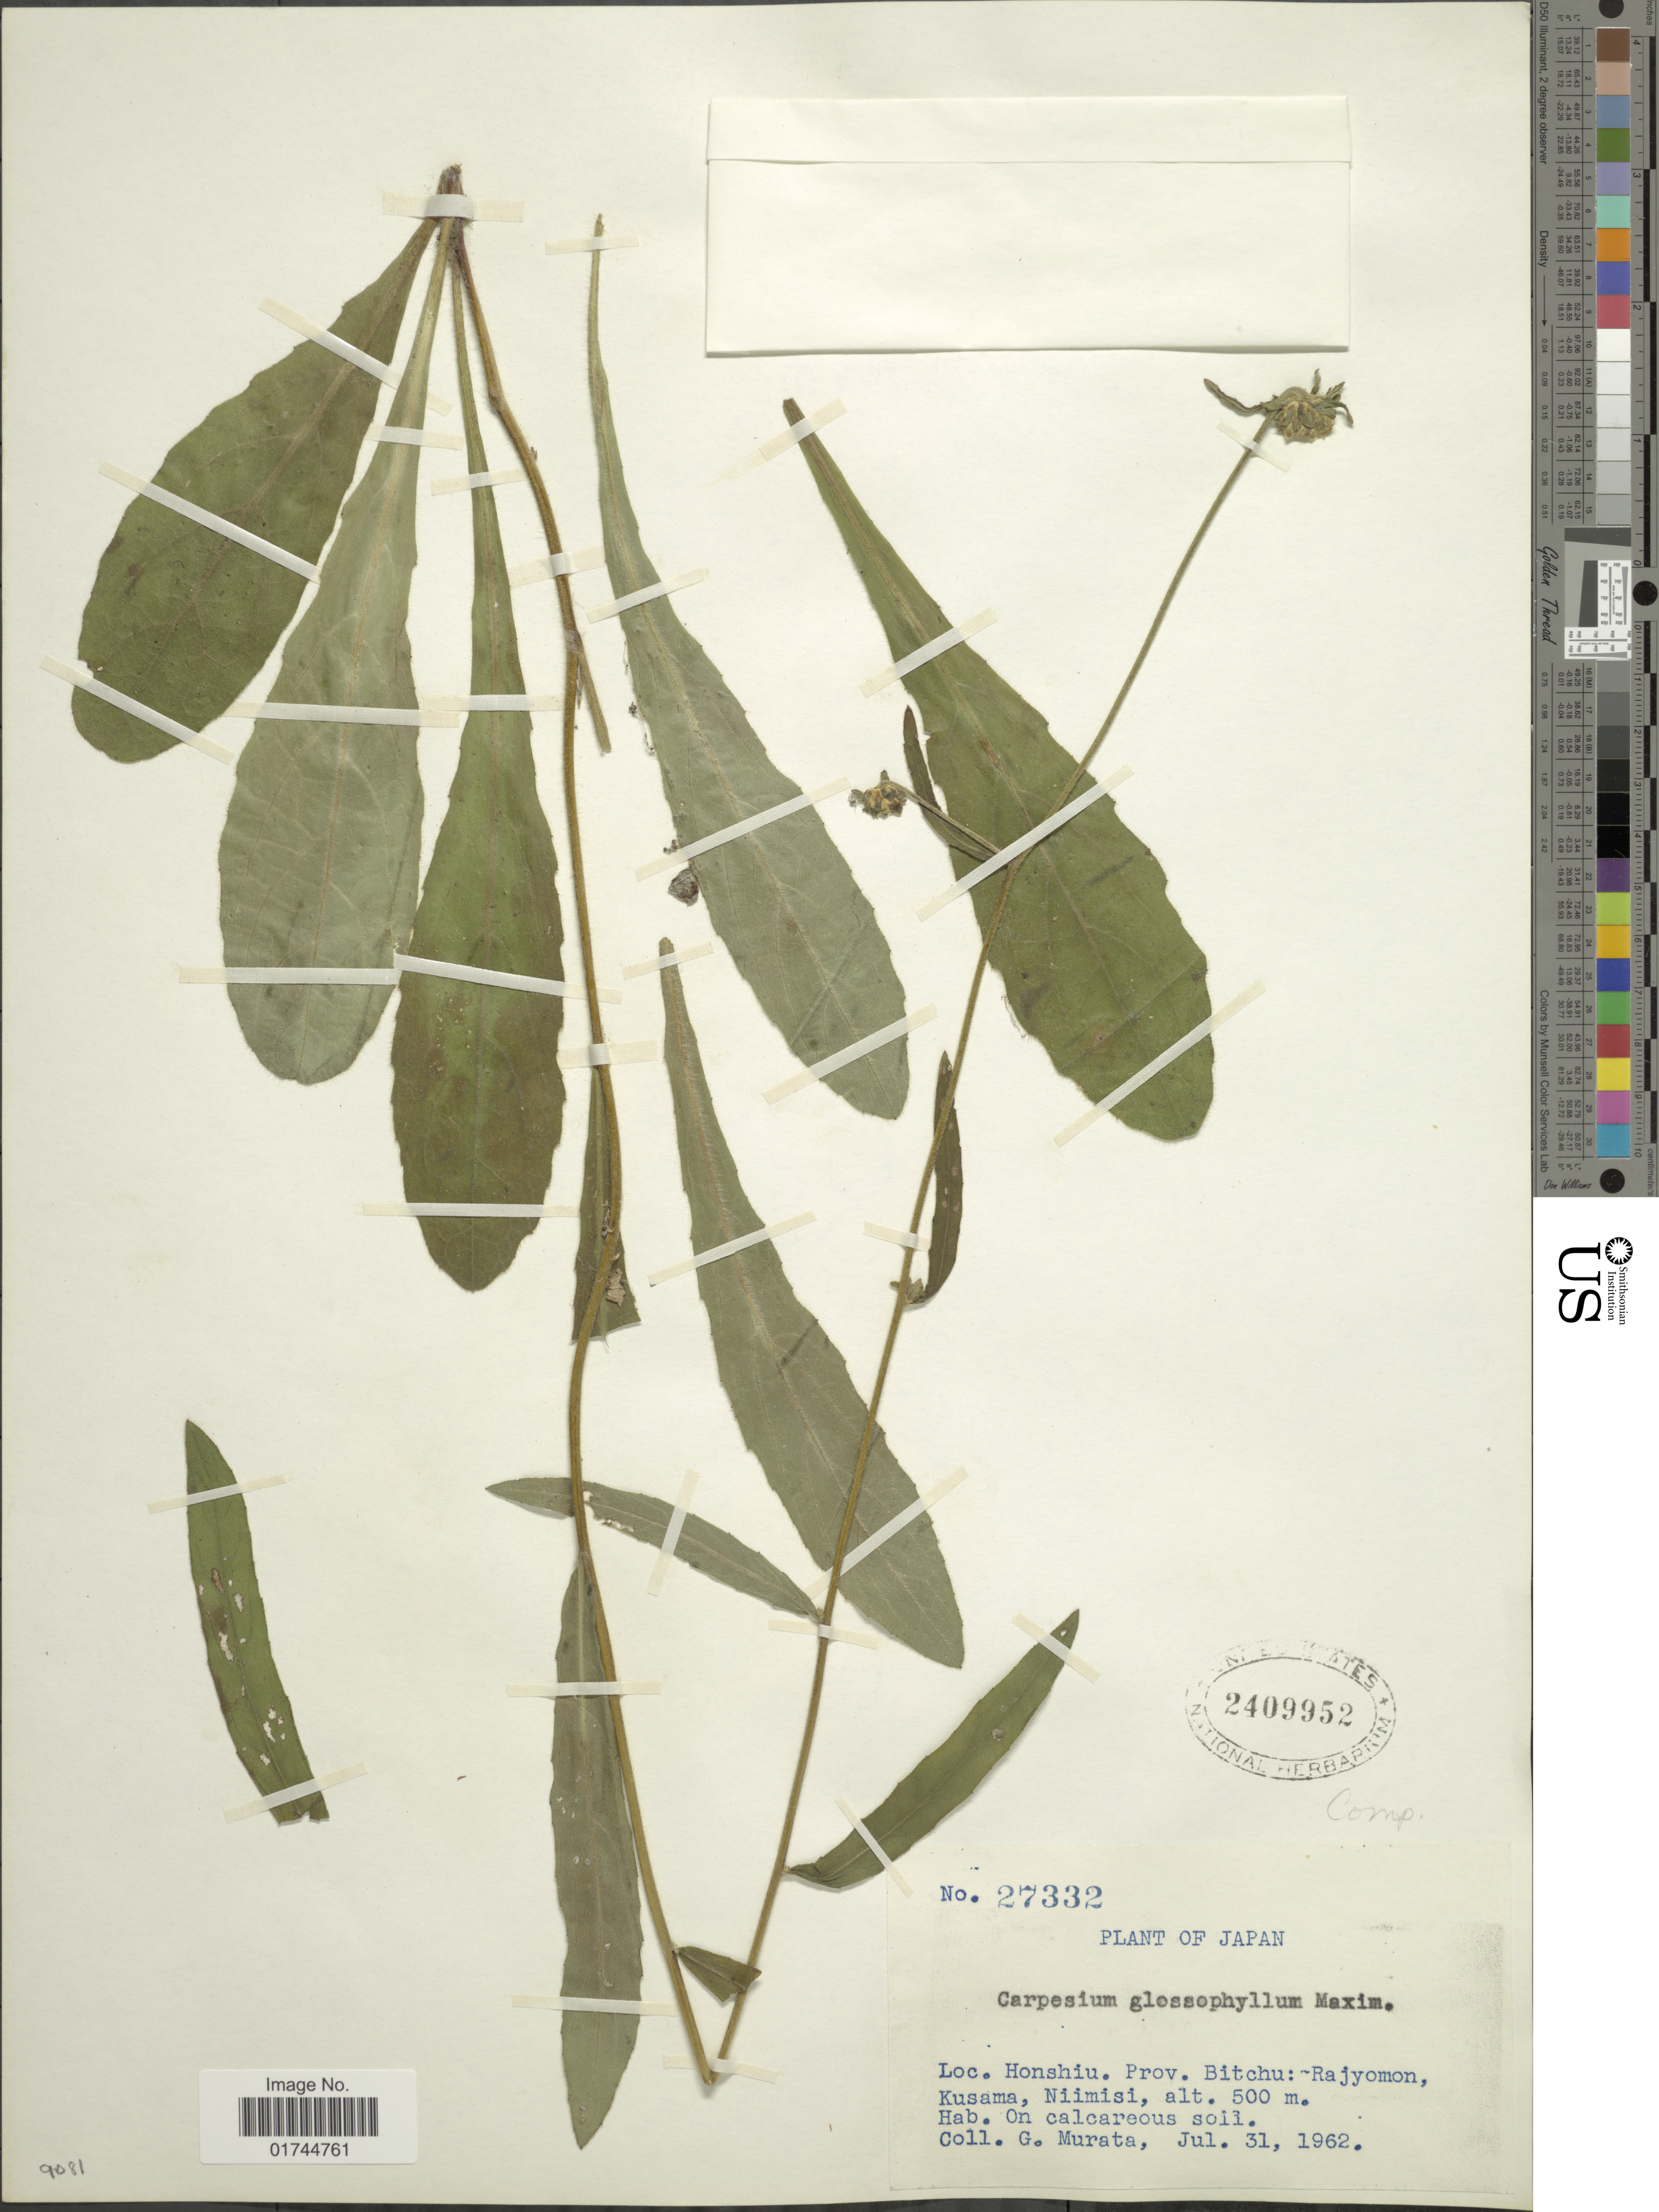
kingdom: Plantae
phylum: Tracheophyta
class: Magnoliopsida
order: Asterales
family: Asteraceae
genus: Carpesium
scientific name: Carpesium glossophyllum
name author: Maxim.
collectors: G. Murata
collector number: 27332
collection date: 1962-07-31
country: Japan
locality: Honshiu. Prov. Bitchu: Rajyuomon, Kusama, Niimisi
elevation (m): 500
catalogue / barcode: US 2409952